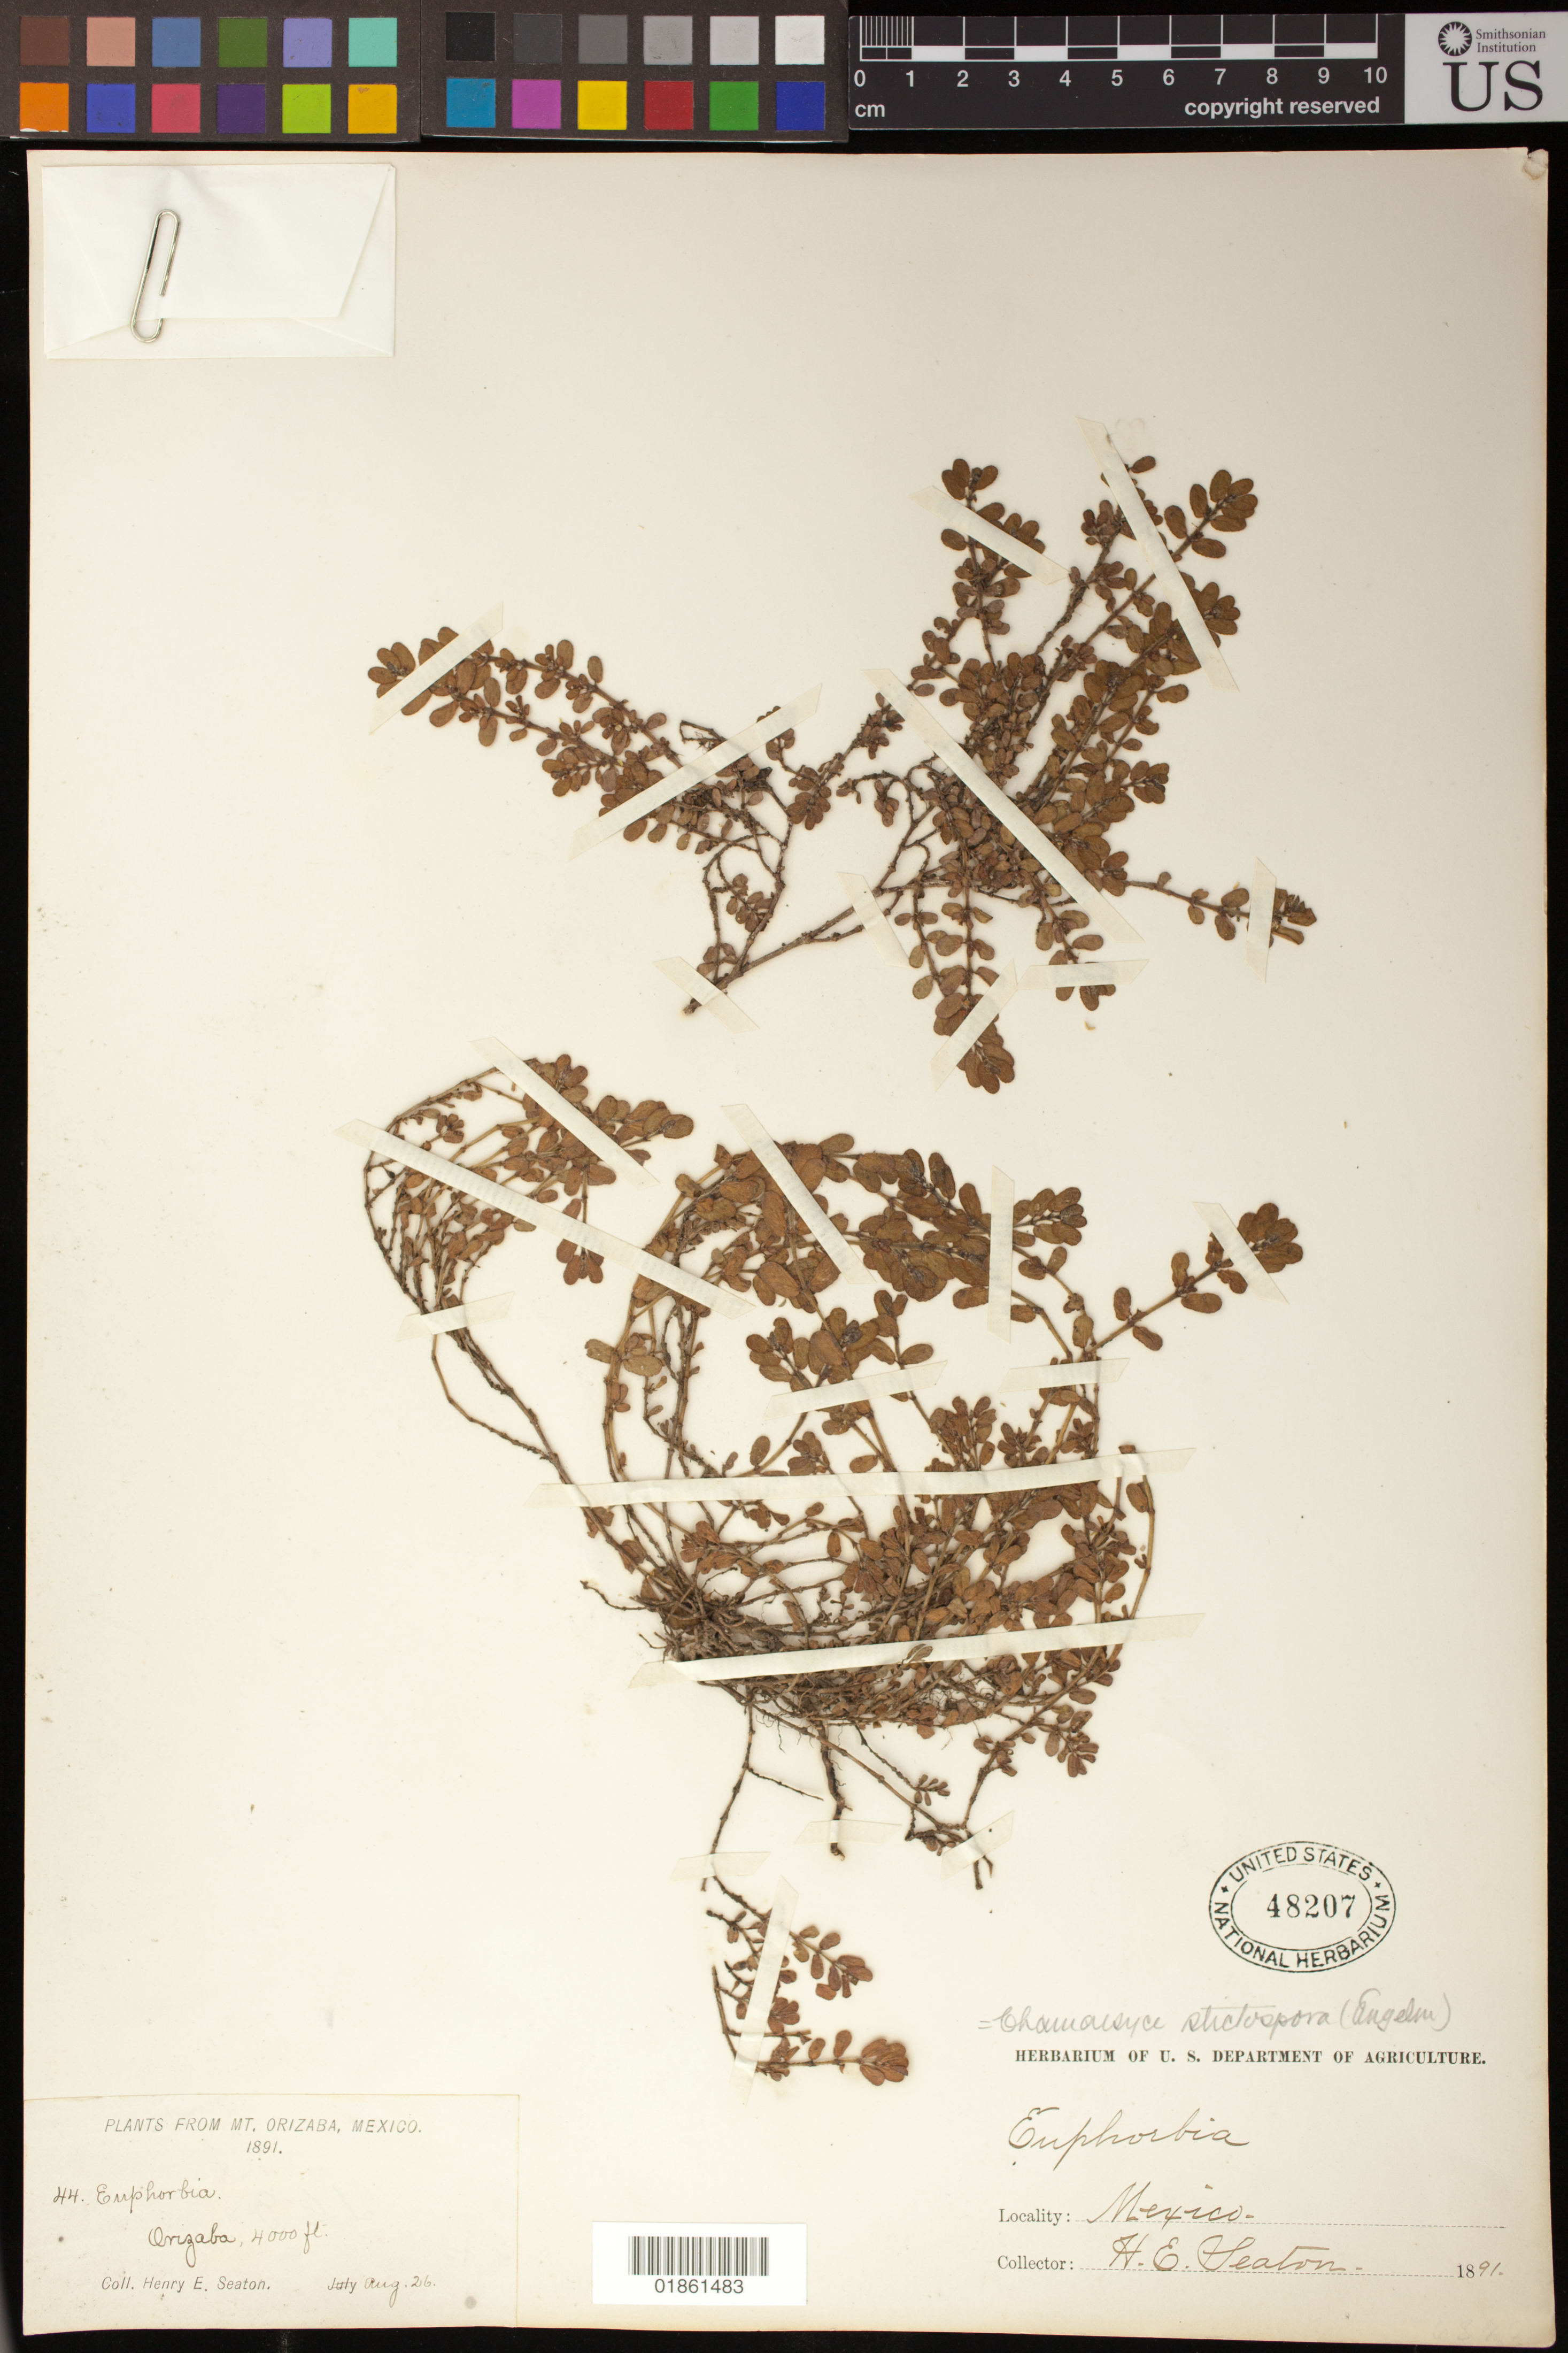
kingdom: Plantae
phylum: Tracheophyta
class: Magnoliopsida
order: Malpighiales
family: Euphorbiaceae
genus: Euphorbia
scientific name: Euphorbia stictospora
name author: Engelm.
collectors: H. E. Seaton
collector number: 44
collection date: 1891-08-26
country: Mexico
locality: Mt. Orizaba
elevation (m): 1219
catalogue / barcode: US 48207